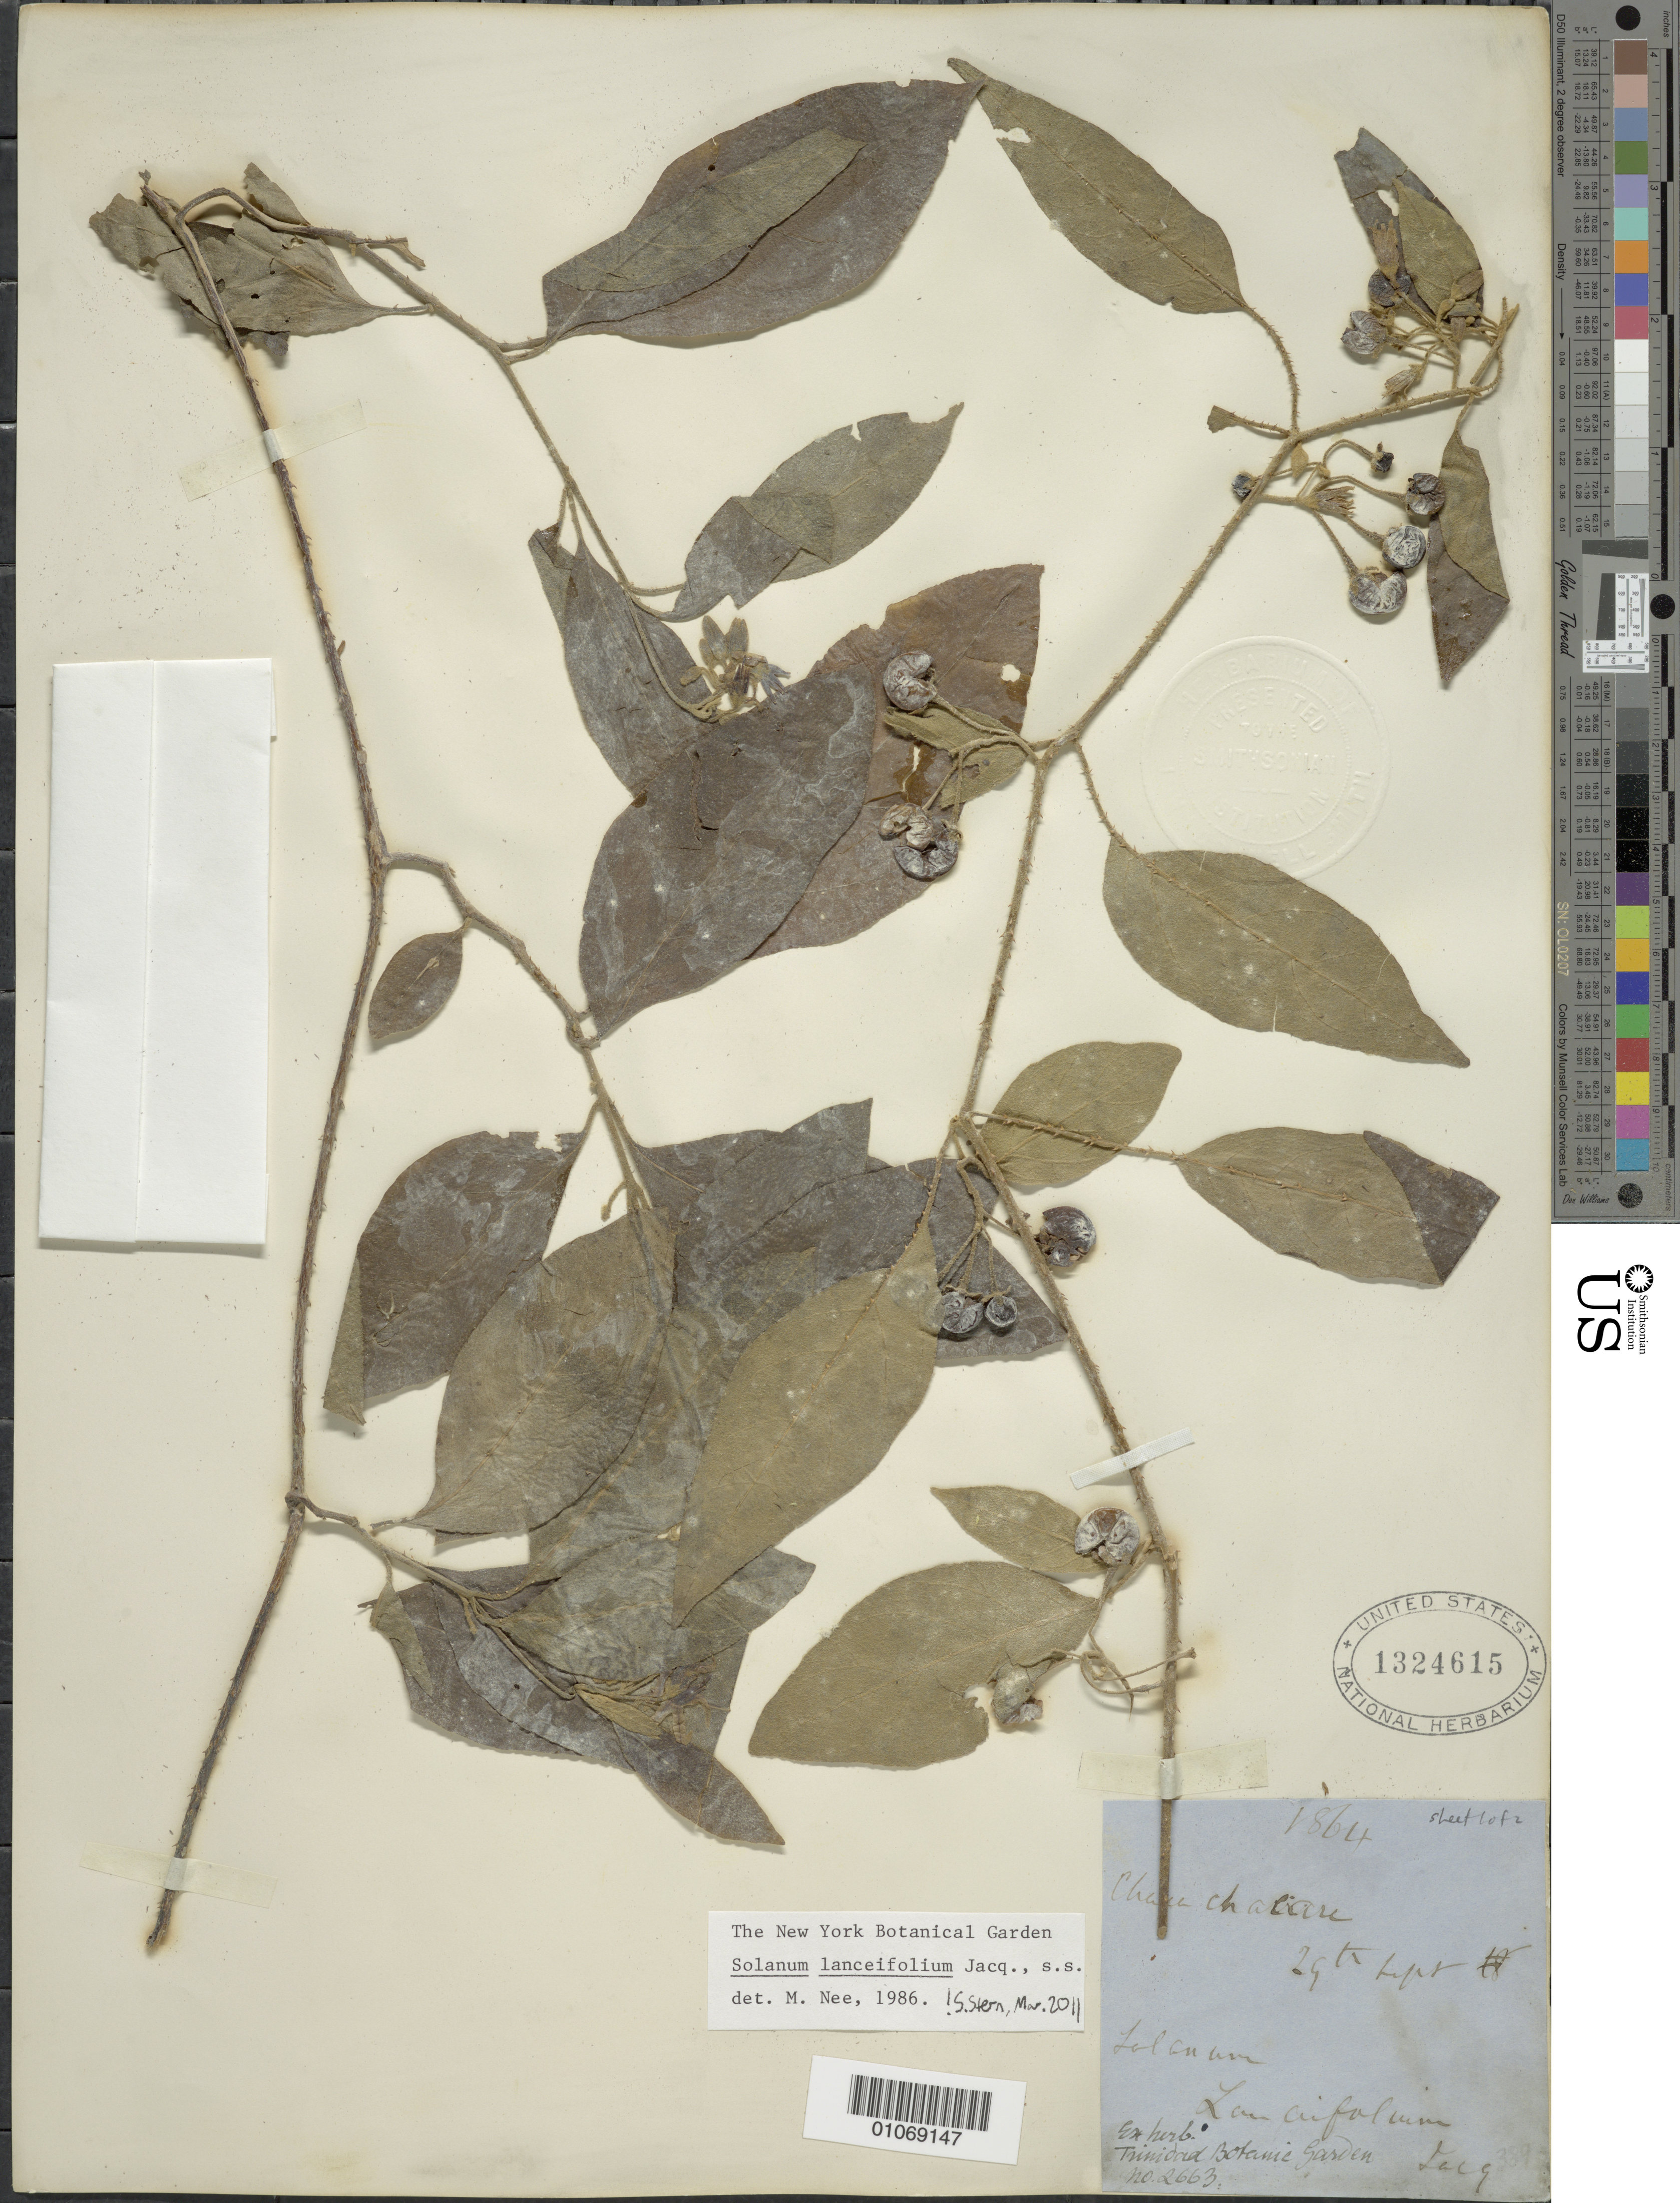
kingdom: Plantae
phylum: Tracheophyta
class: Magnoliopsida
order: Solanales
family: Solanaceae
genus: Solanum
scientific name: Solanum lanceifolium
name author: Jacq.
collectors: ex herb. Bot. Gard. Trinidad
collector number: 2663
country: Trinidad and Tobago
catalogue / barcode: US 1324615